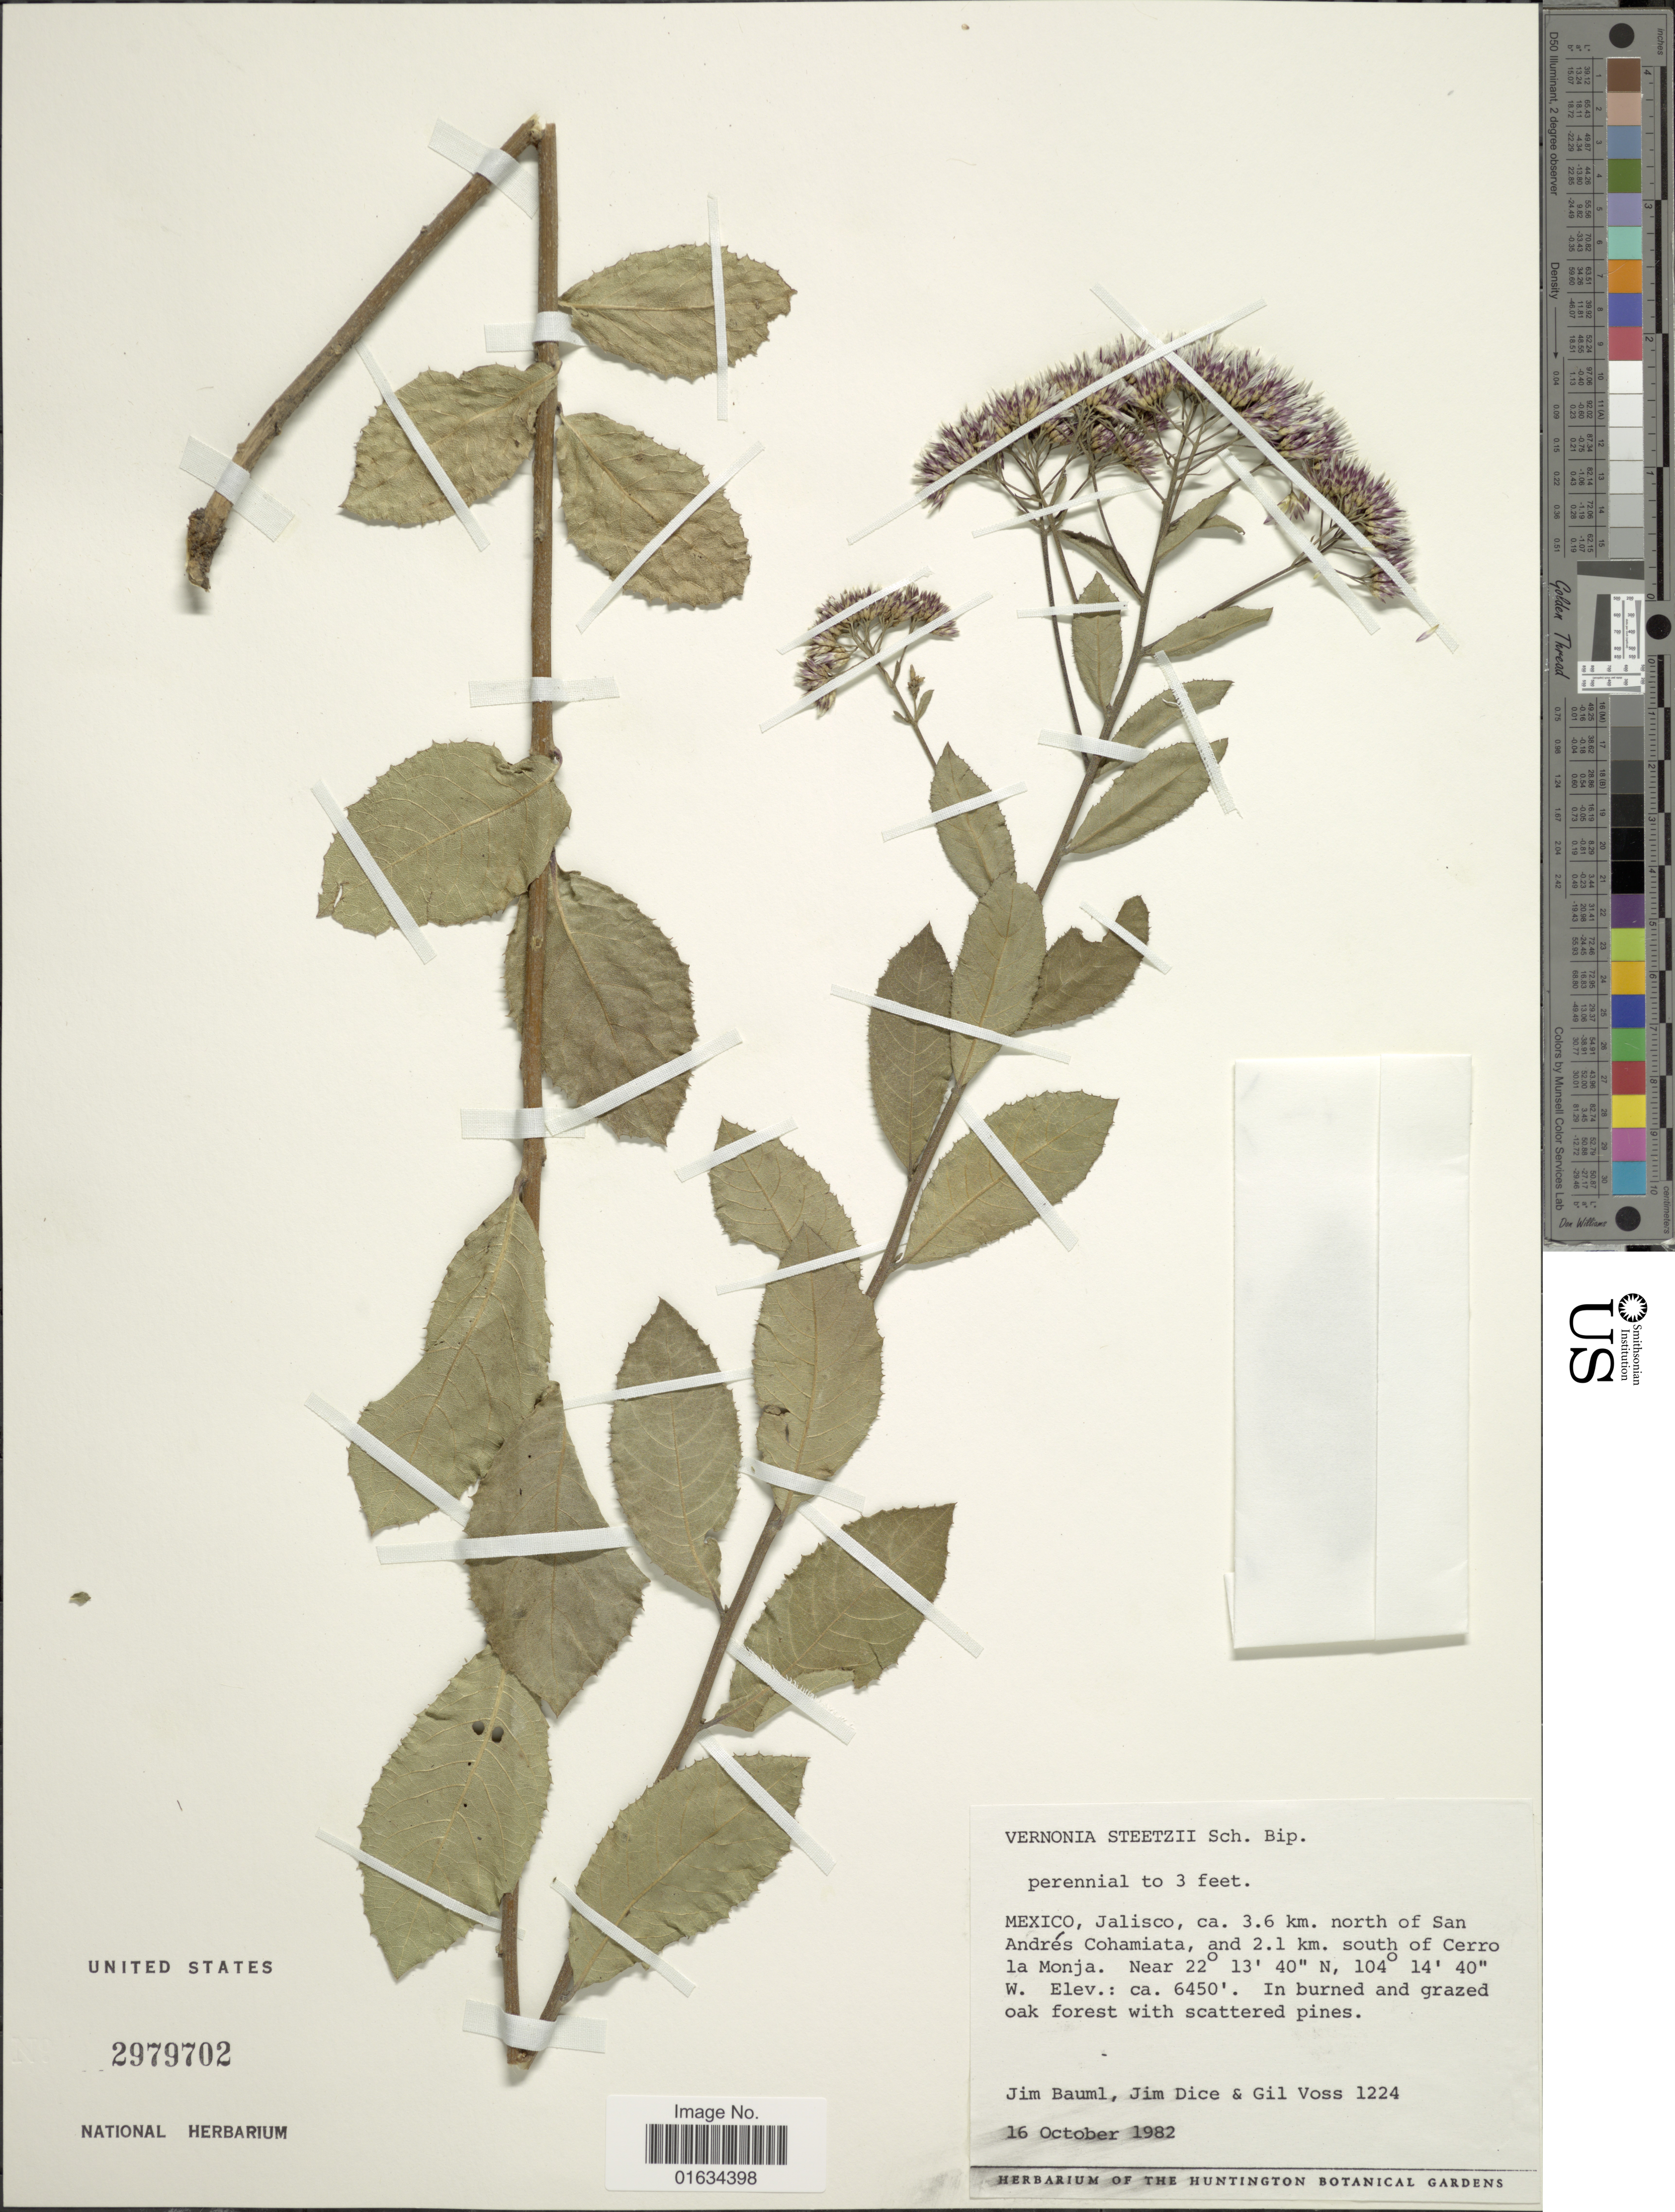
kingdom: Plantae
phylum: Tracheophyta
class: Magnoliopsida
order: Asterales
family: Asteraceae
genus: Critoniopsis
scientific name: Critoniopsis foliosa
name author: (Benth.) H. Rob.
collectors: J. Bauml, J. Dice & G. Voss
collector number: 1224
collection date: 1982-10-16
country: Mexico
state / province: Jalisco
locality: Ca. 3.6 km. north of San Andrés Cohamiata, and 2.1 km. south of Cerro la Monja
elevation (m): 1966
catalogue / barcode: US 2979702